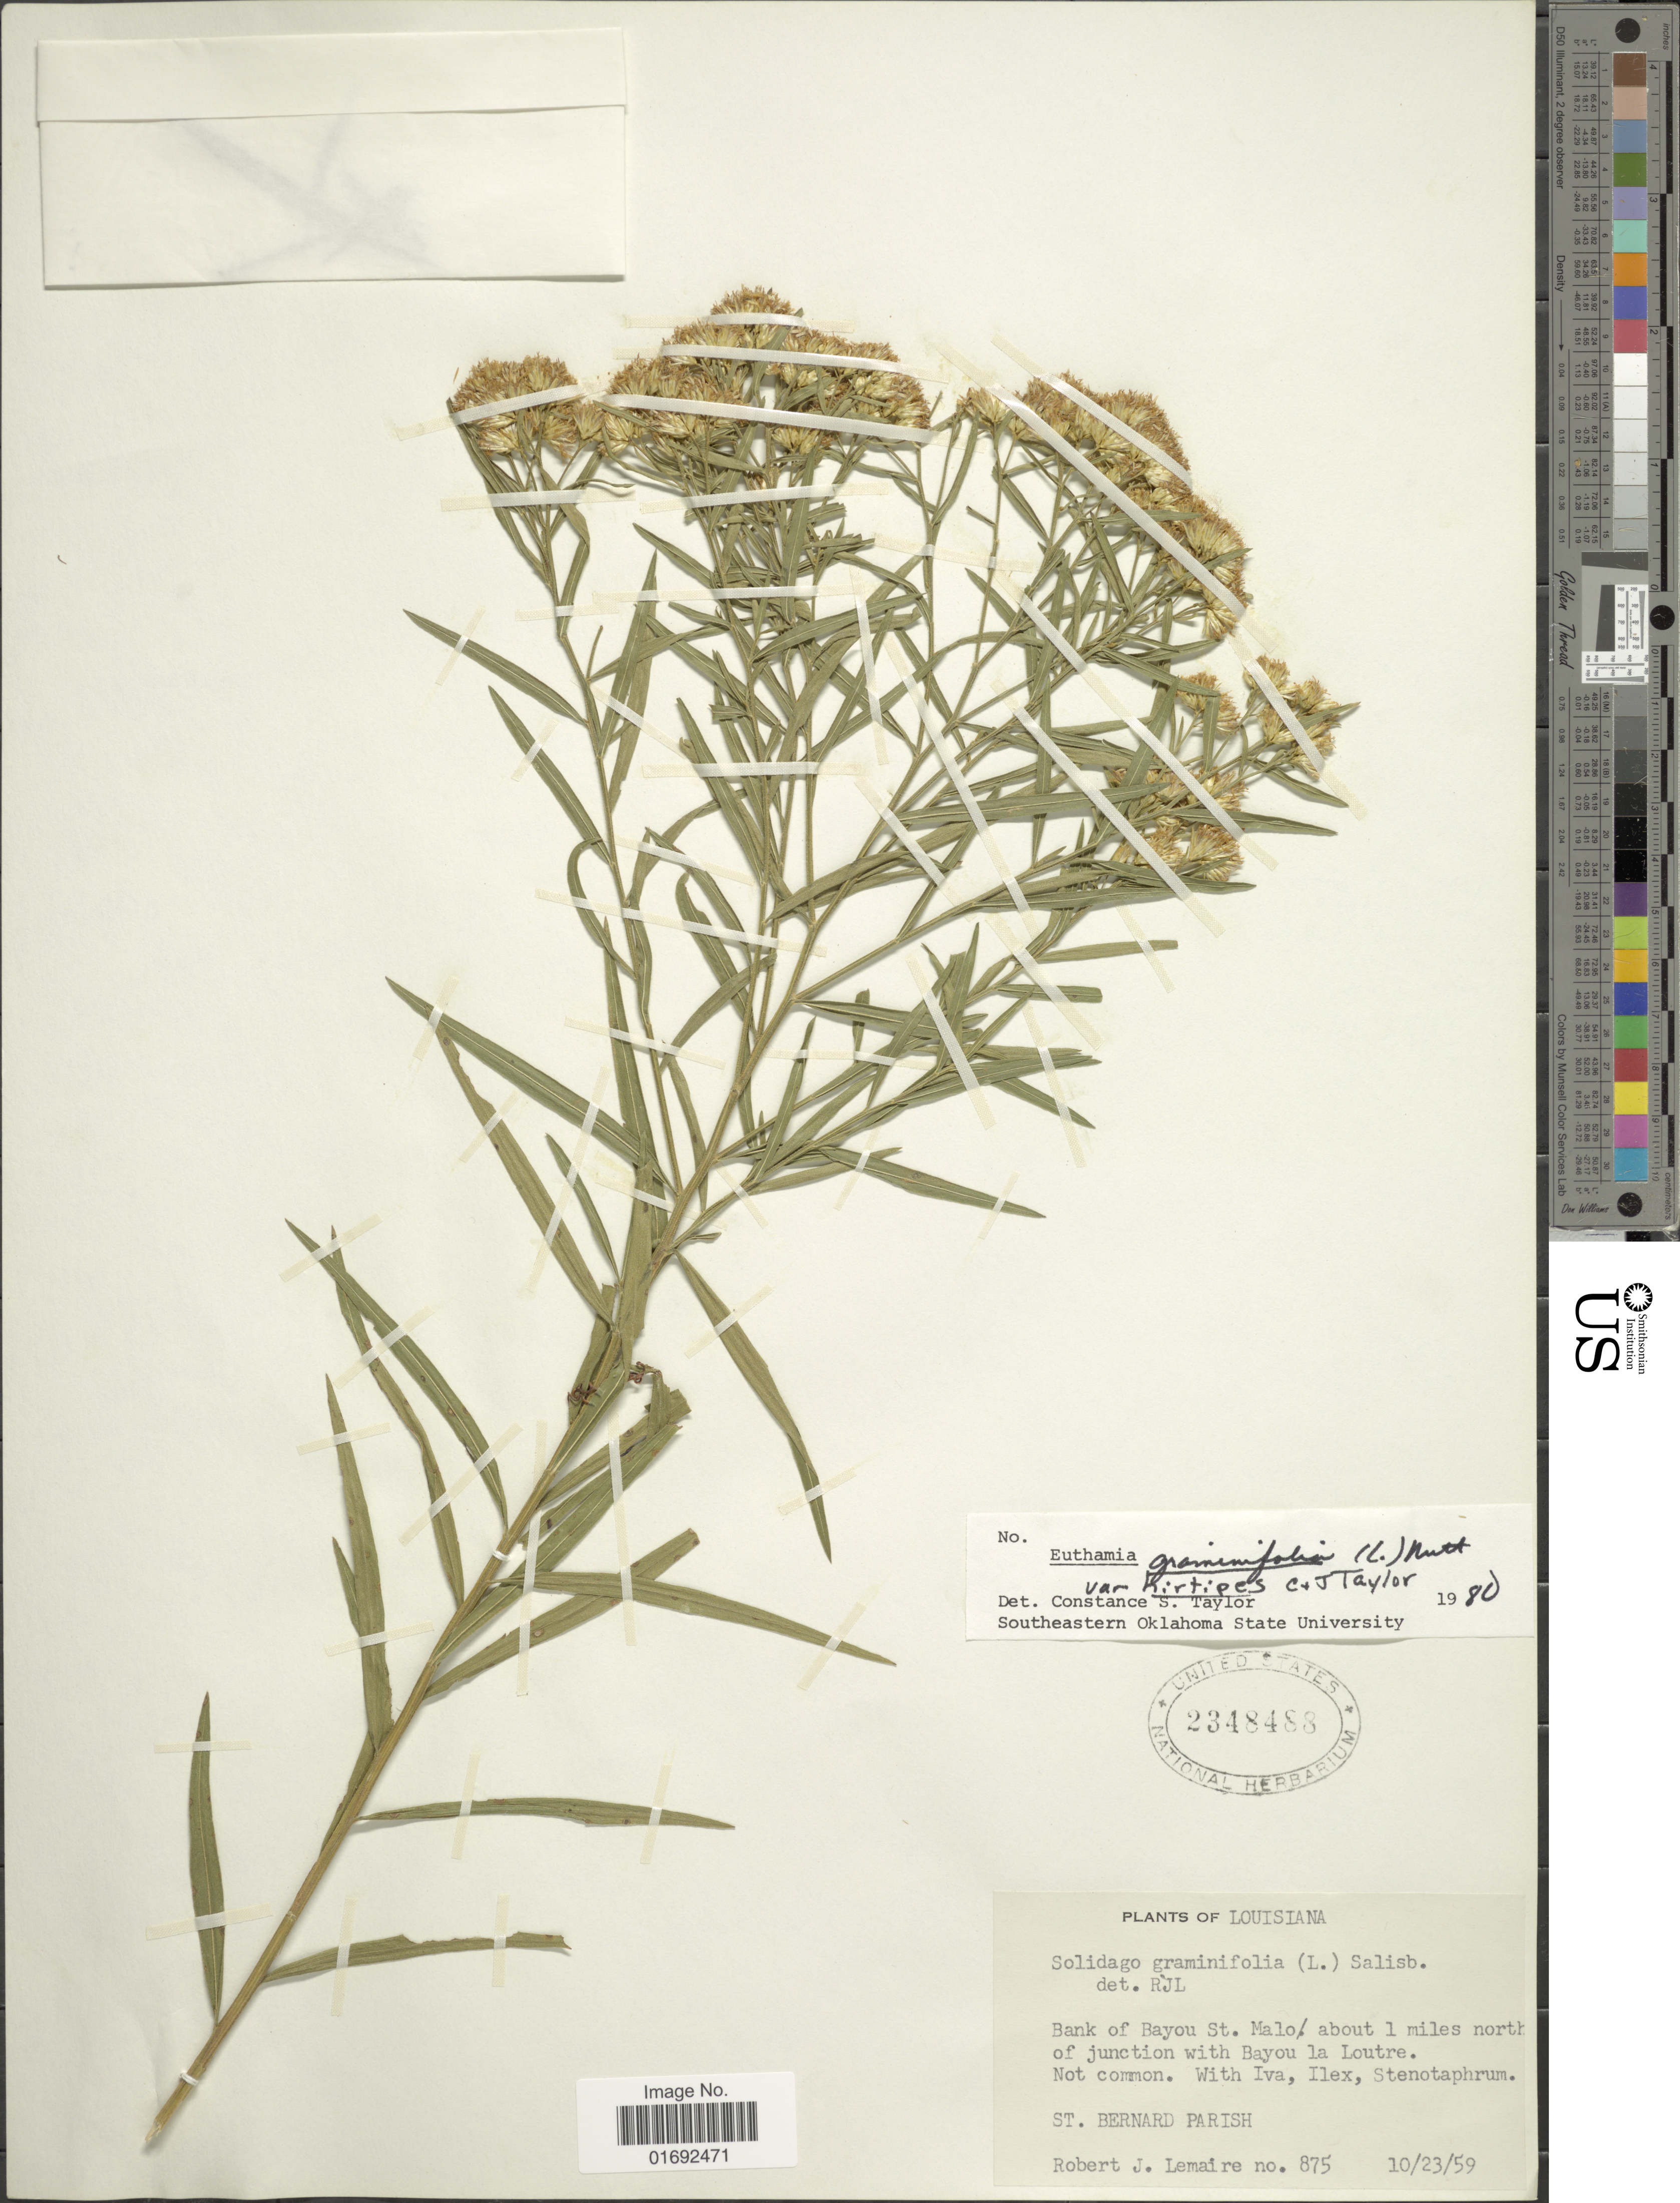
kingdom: Plantae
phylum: Tracheophyta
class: Magnoliopsida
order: Asterales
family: Asteraceae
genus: Euthamia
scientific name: Euthamia scabra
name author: S.W. Greene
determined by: Urbatsch, Lowell E., Curator (LSU), Louisiana State University (UNITED STATES)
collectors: R. J. Lemaire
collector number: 875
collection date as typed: Transcribed d/m/y: 23/10/59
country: United States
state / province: Louisiana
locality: Bank of Bayou St. Malo/ about 1 miles north of junction with Bayou la Loutre, St. Bernard Parish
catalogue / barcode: US 2348488